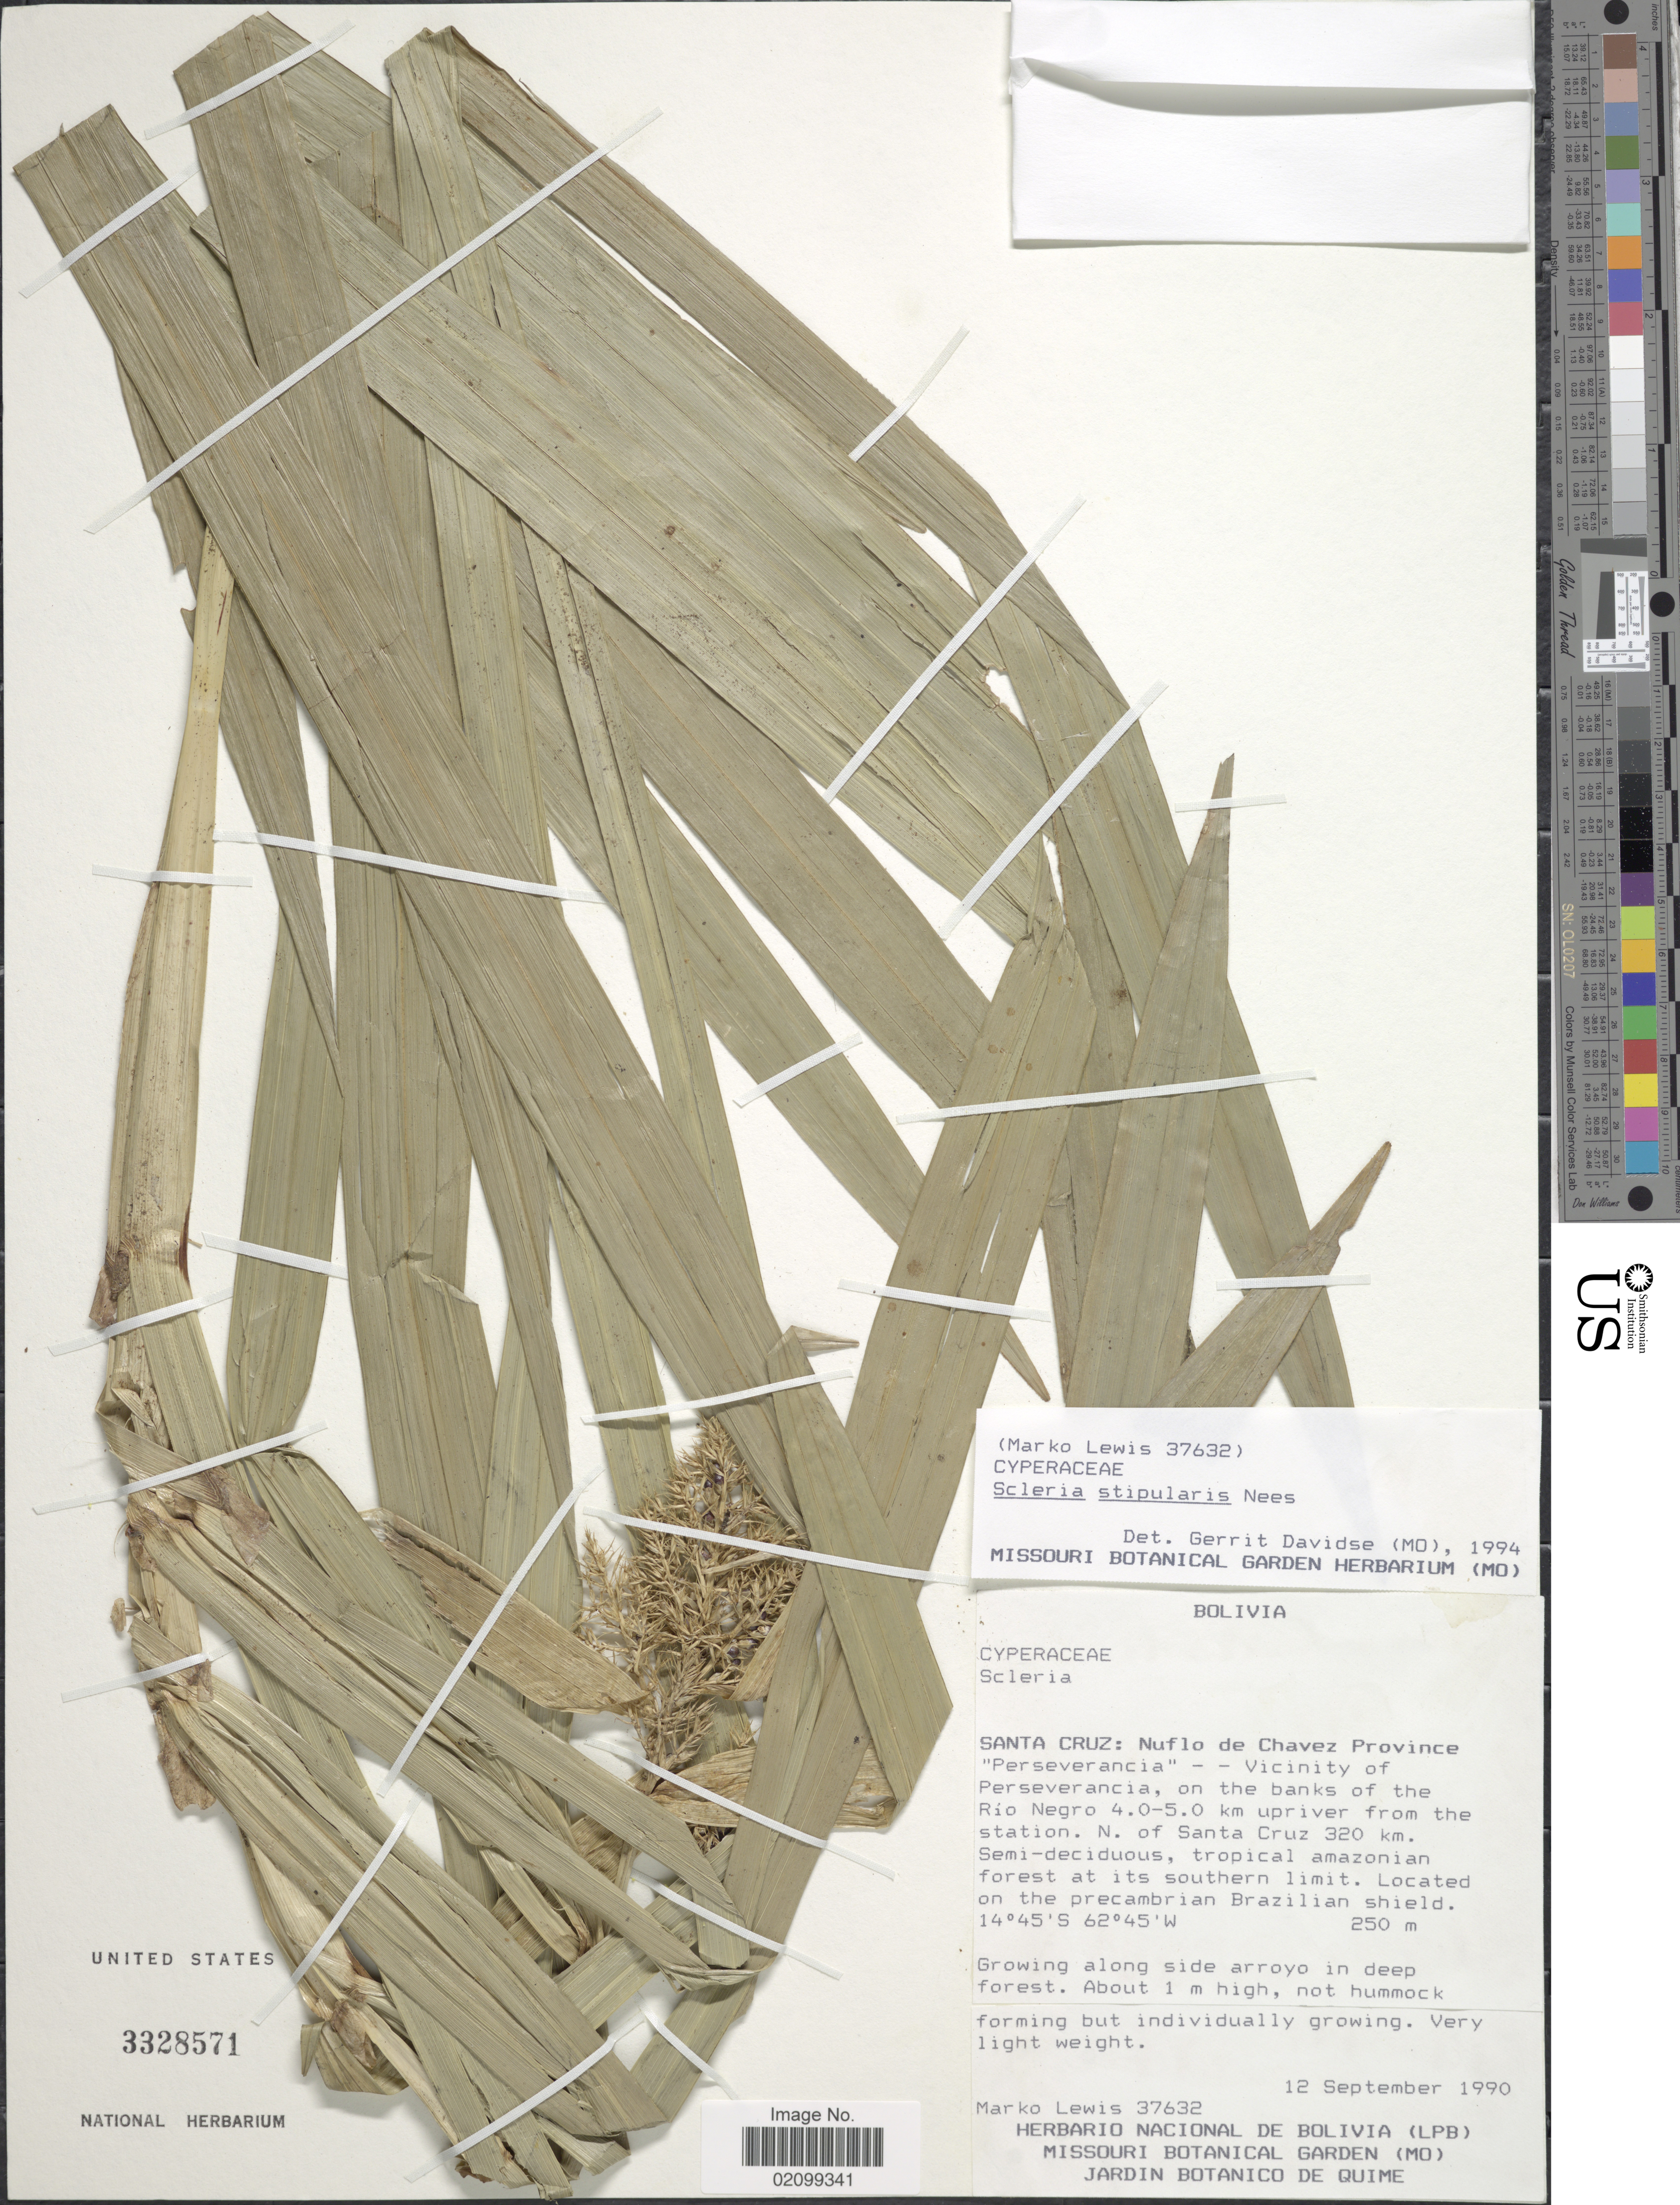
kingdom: Plantae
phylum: Tracheophyta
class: Liliopsida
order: Poales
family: Cyperaceae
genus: Scleria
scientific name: Scleria stipularis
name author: Nees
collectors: M. A. Lewis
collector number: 37632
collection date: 1990-09-12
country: Bolivia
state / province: Santa Cruz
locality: Santa Cruz: Nuflo de Chavez Province "Perseverancia" - - Vicinity of Perseverancia, on the banks of the Rio Negro 4.0-5.0 km upriver from the station, N. of Santa Cruz 250 km.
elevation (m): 250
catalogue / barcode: US 3328571